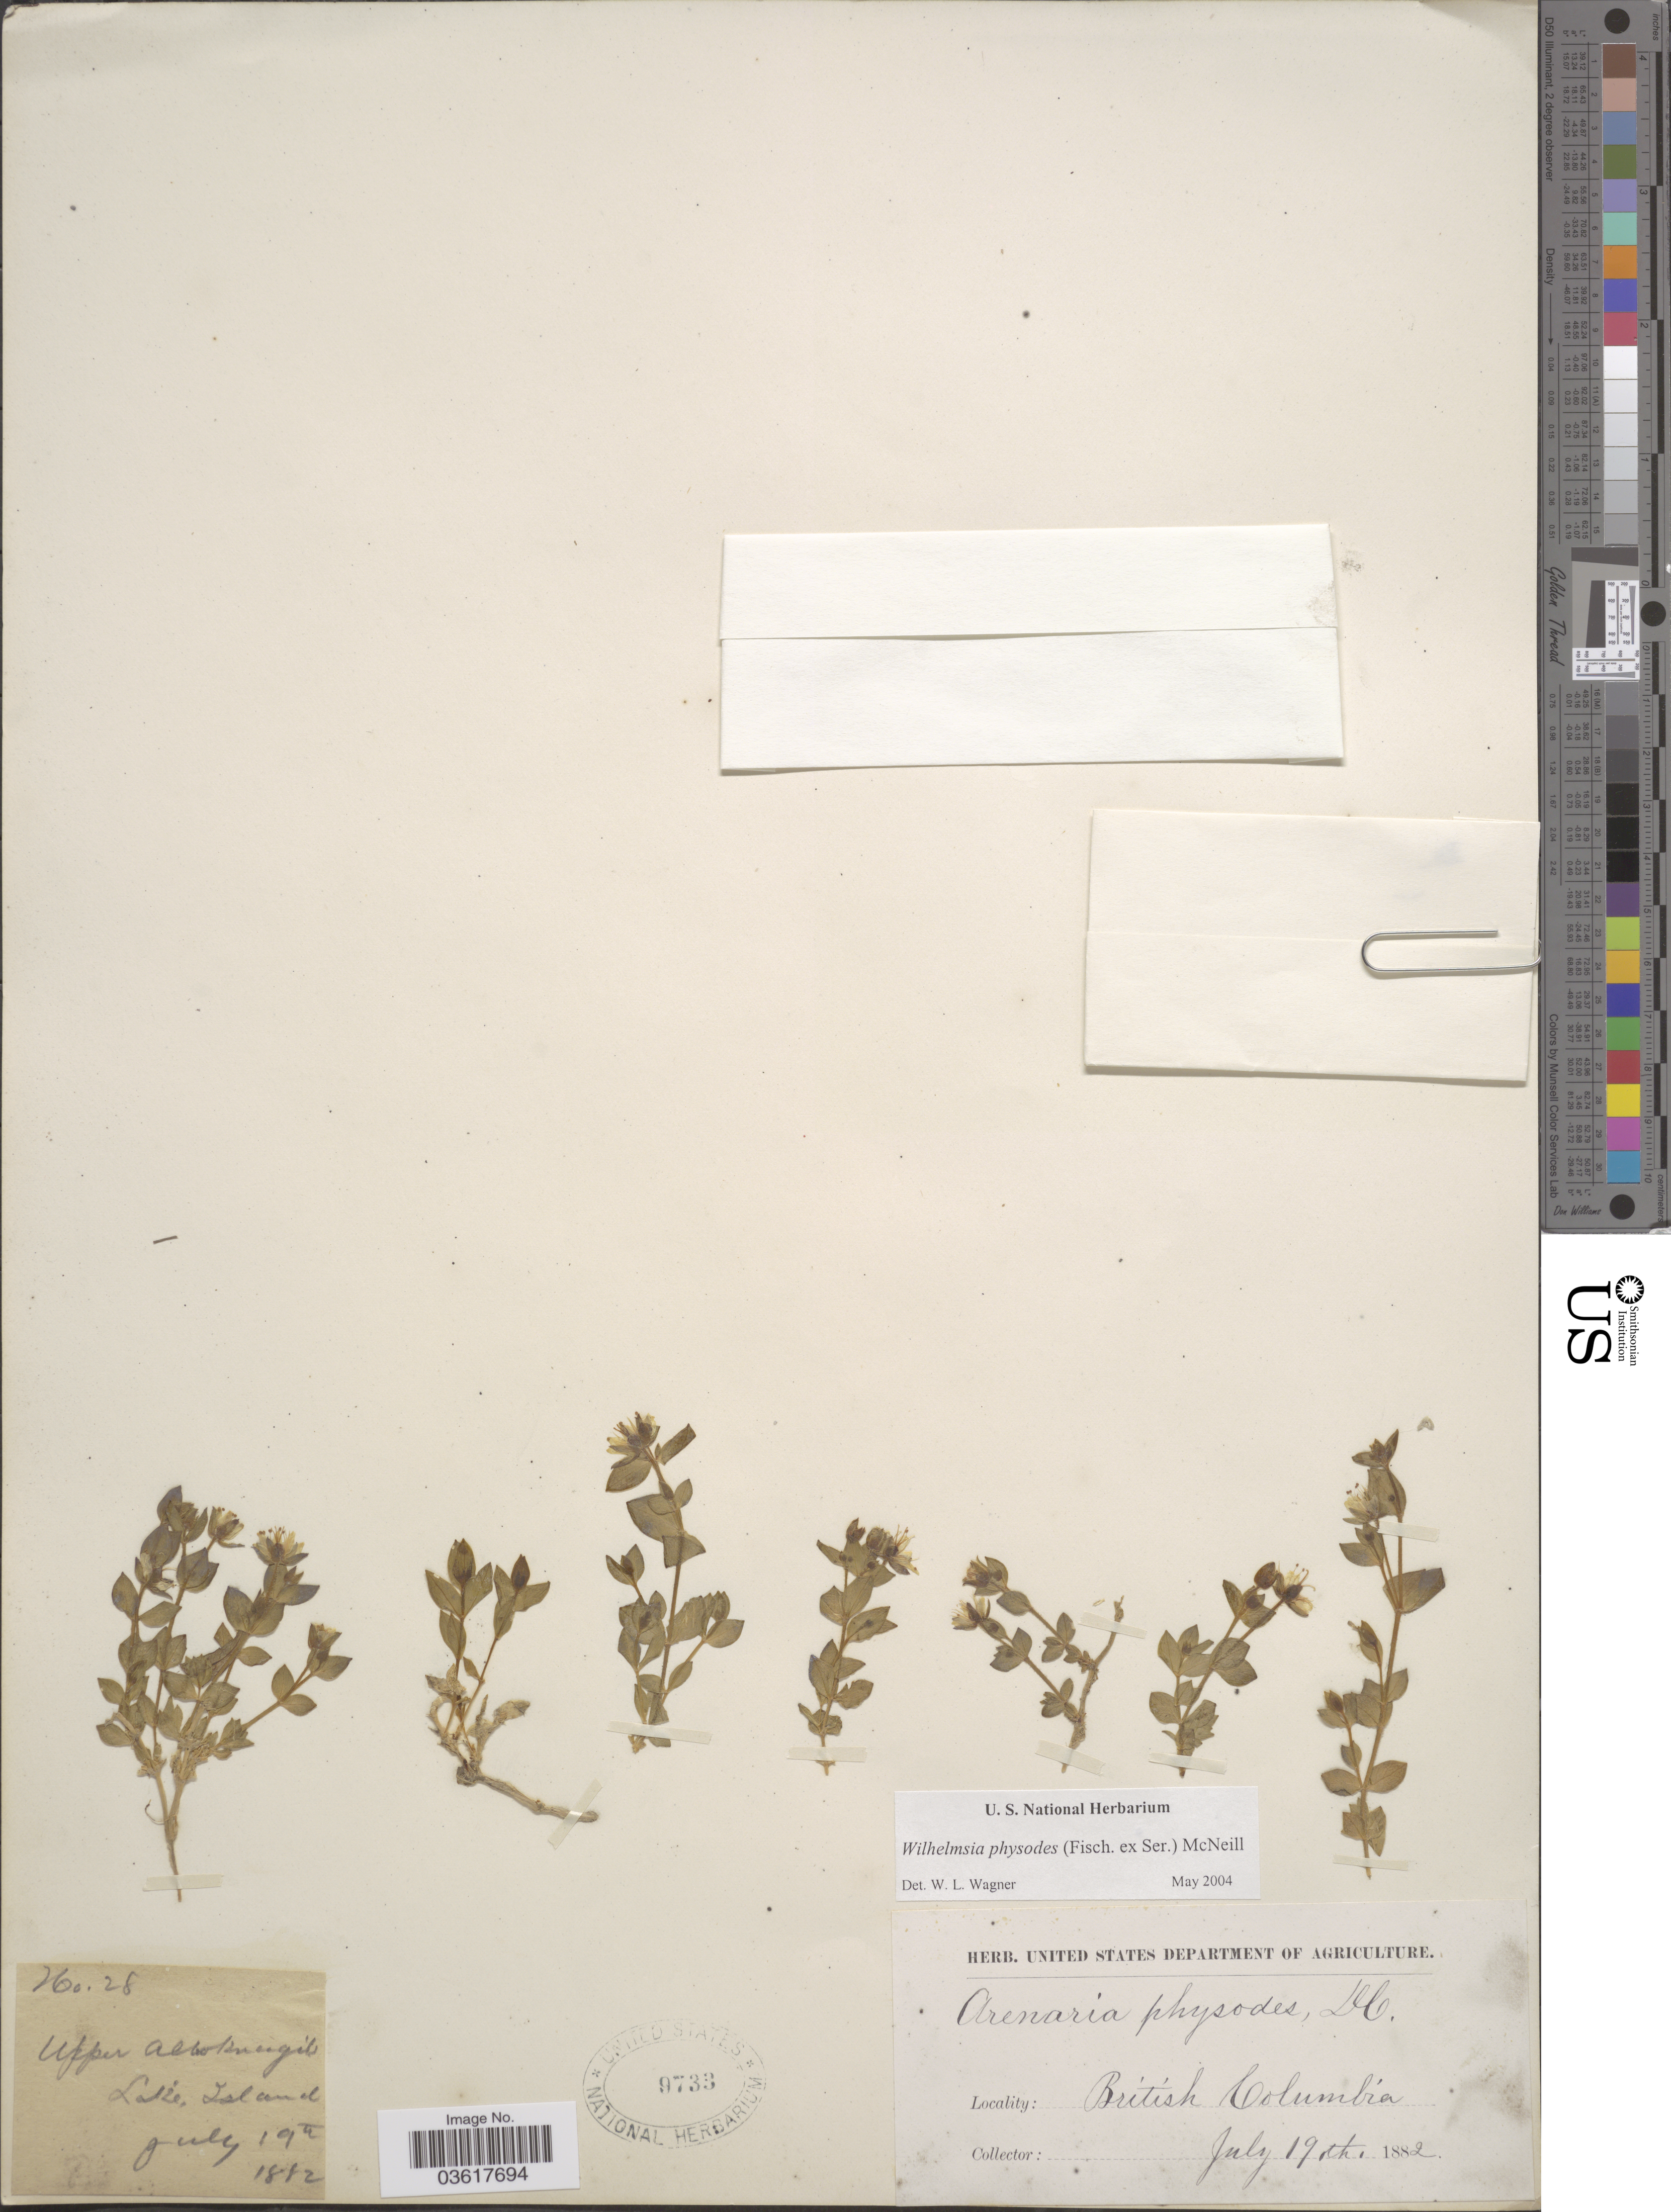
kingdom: Plantae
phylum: Tracheophyta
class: Magnoliopsida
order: Caryophyllales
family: Caryophyllaceae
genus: Wilhelmsia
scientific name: Wilhelmsia physodes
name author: (Fisch. ex Ser.) McNeill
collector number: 28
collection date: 1882-07-19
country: Canada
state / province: British Columbia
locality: Upper Alloknagik Lake Island.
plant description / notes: Precise locality edit: Corrected "Alloknugik Lake" to "Alloknagik Lake."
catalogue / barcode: US 9733